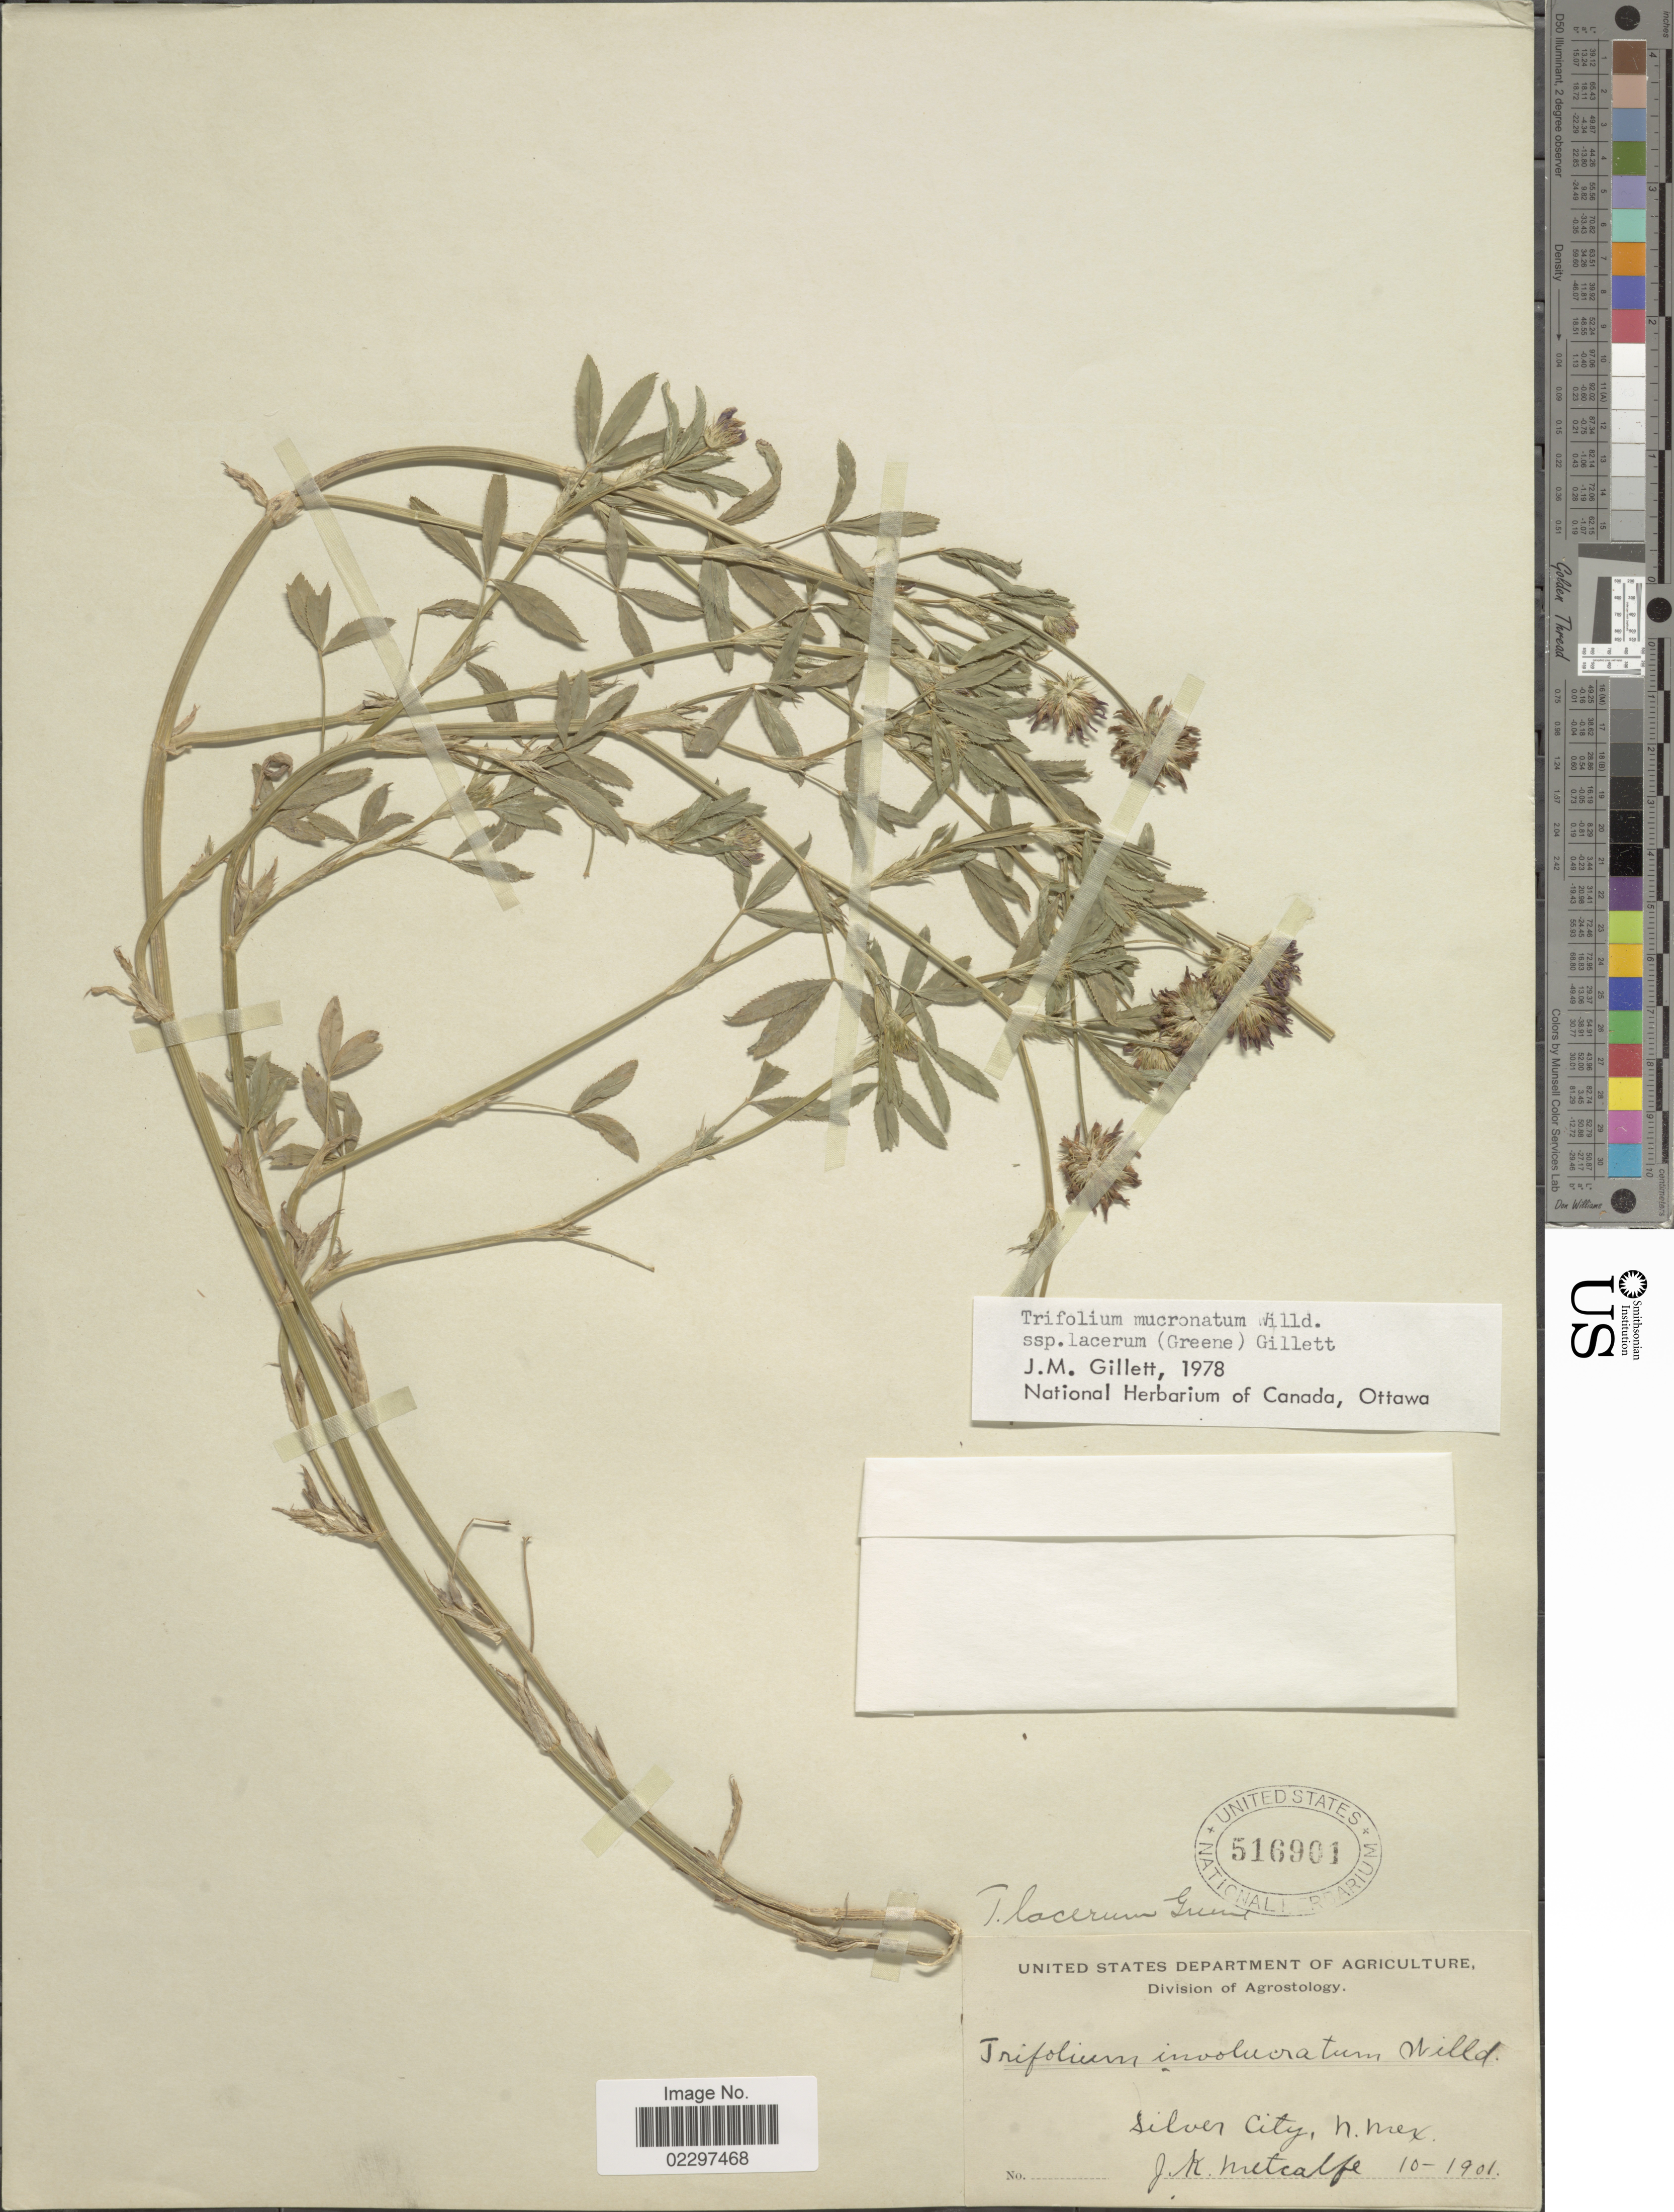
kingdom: Plantae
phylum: Tracheophyta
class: Magnoliopsida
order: Fabales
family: Fabaceae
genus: Trifolium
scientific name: Trifolium mucronatum subsp. lacerum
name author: Willd. ex Spreng.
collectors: J. Metcalfe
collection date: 1901-10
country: United States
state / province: New Mexico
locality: Silver City, N. Mex.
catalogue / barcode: US 516901